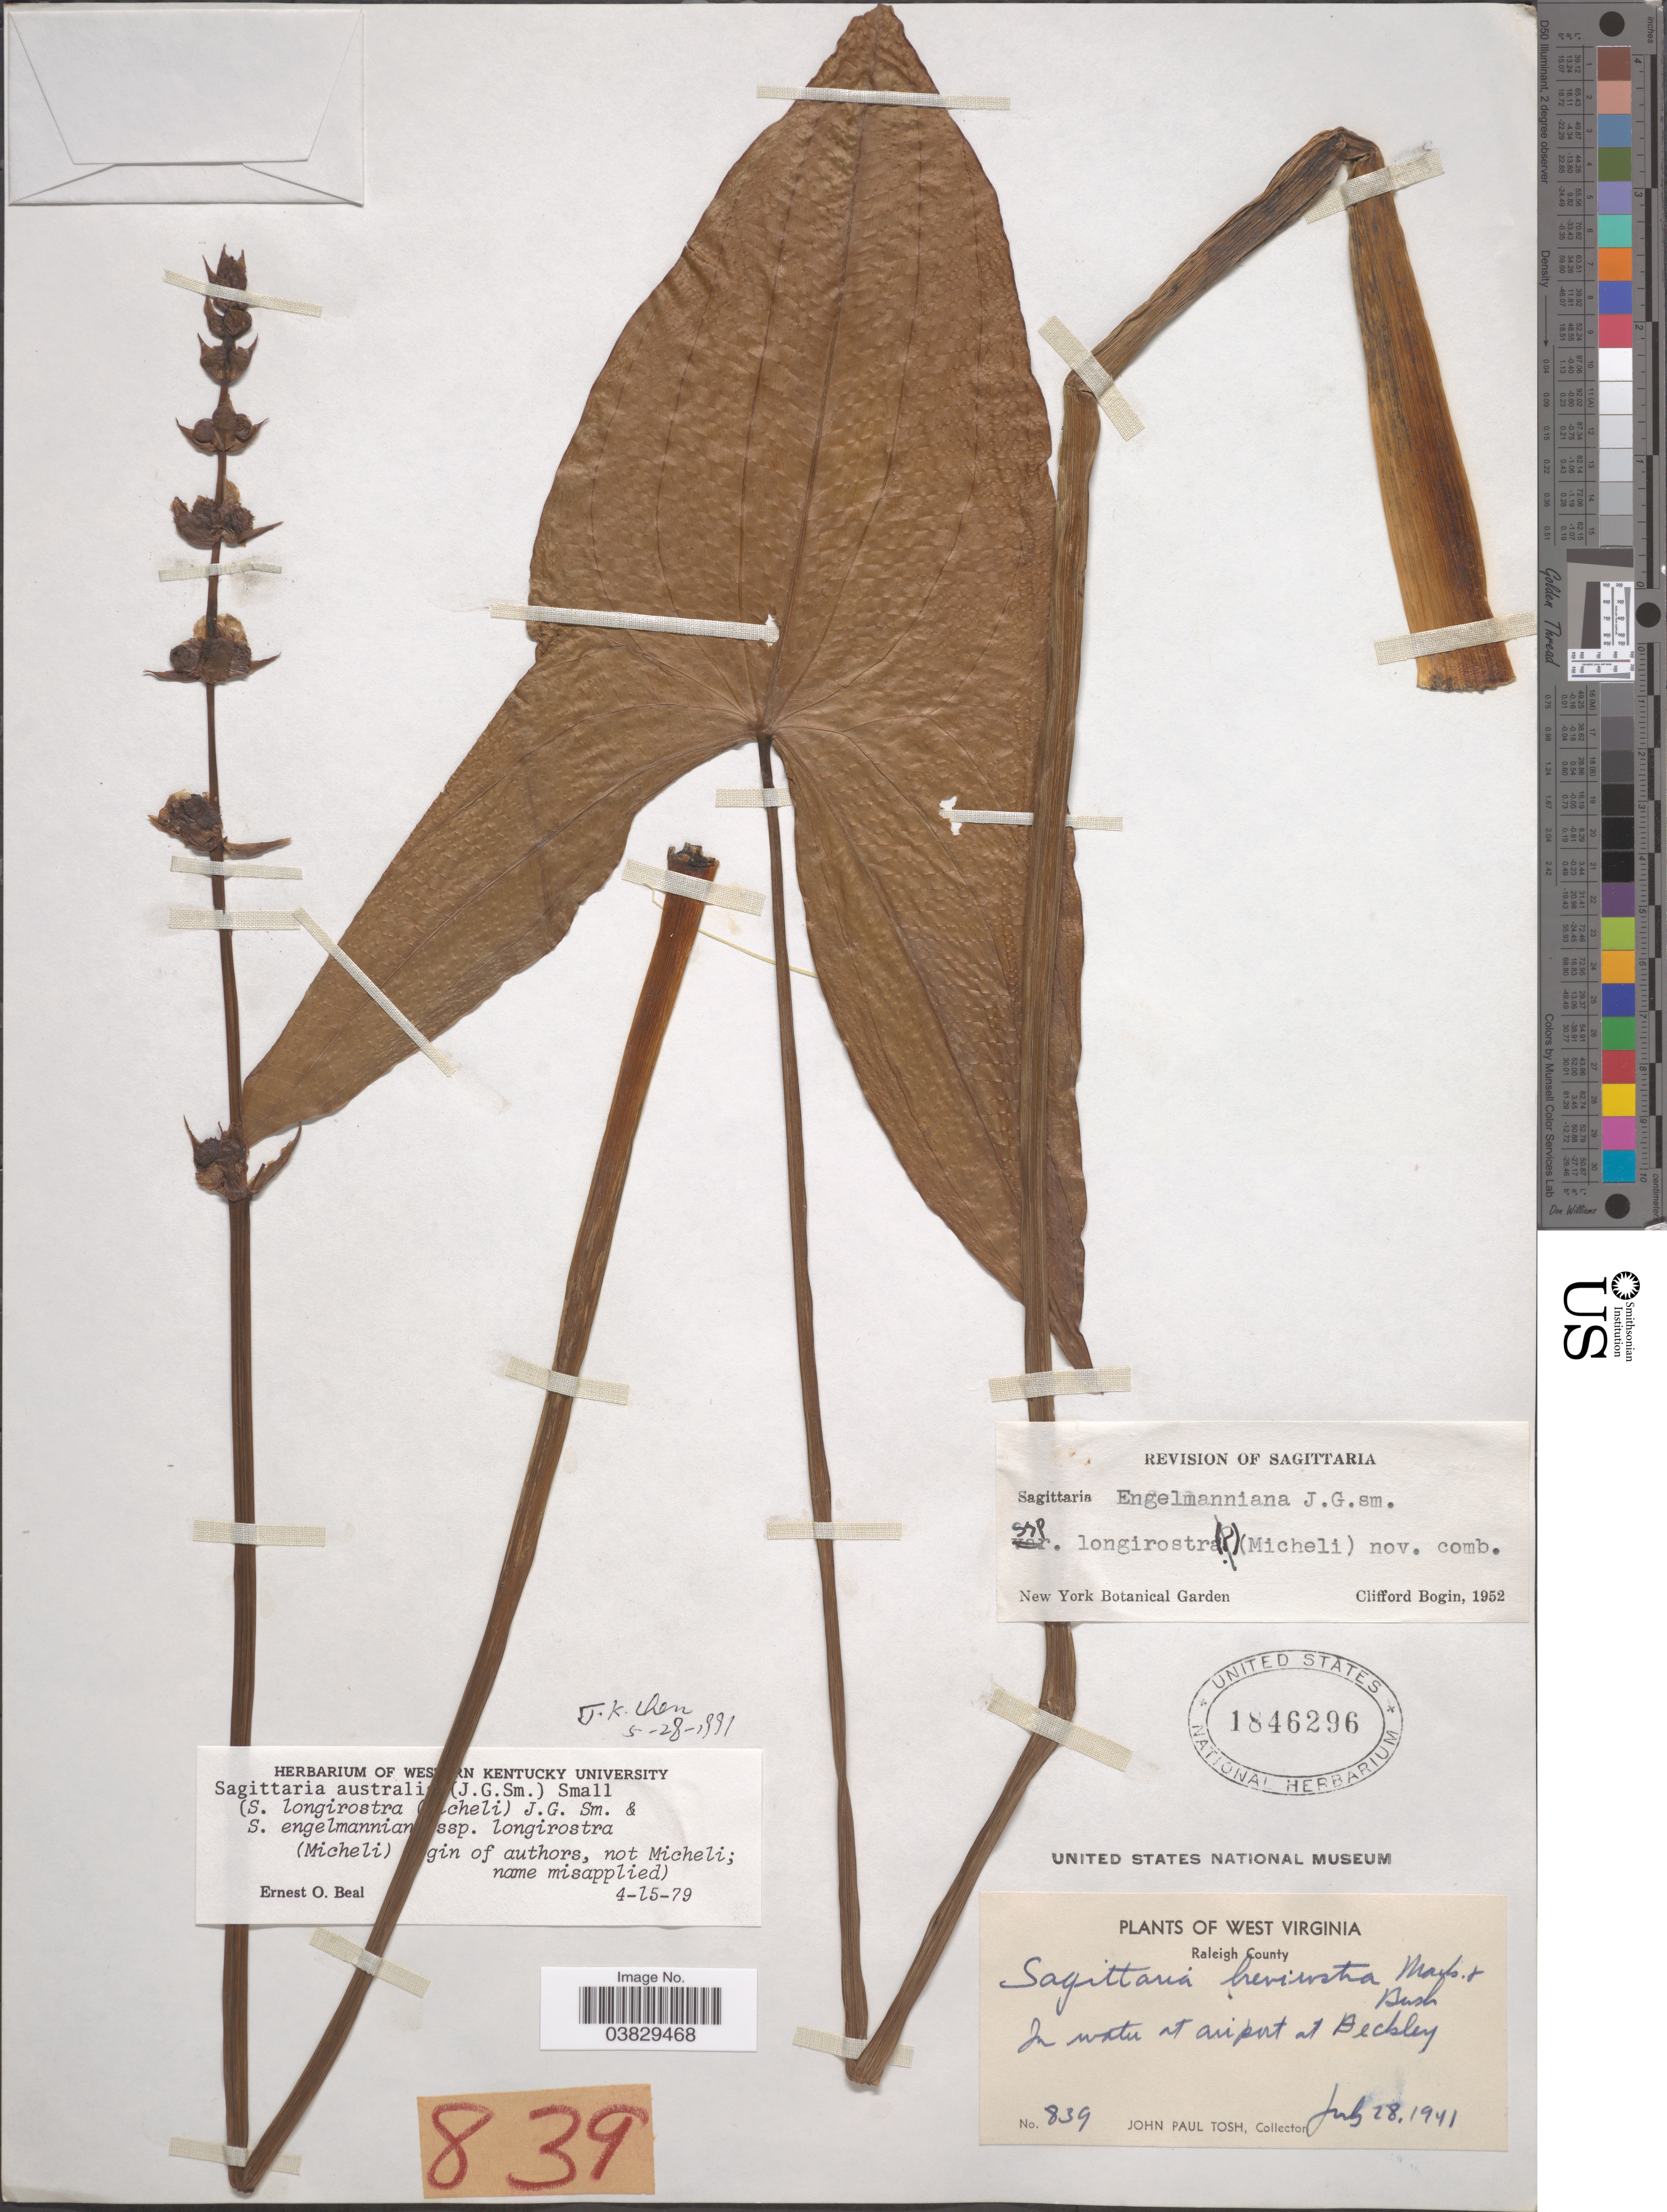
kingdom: Plantae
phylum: Tracheophyta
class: Liliopsida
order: Alismatales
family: Alismataceae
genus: Sagittaria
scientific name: Sagittaria australis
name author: (J.G. Sm. ex C. Mohr) Small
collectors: J. Tosh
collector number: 839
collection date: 1941-07-28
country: United States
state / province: West Virginia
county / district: Raleigh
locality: Raleigh County. In water at airport at Beckley.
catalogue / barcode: US 1846296